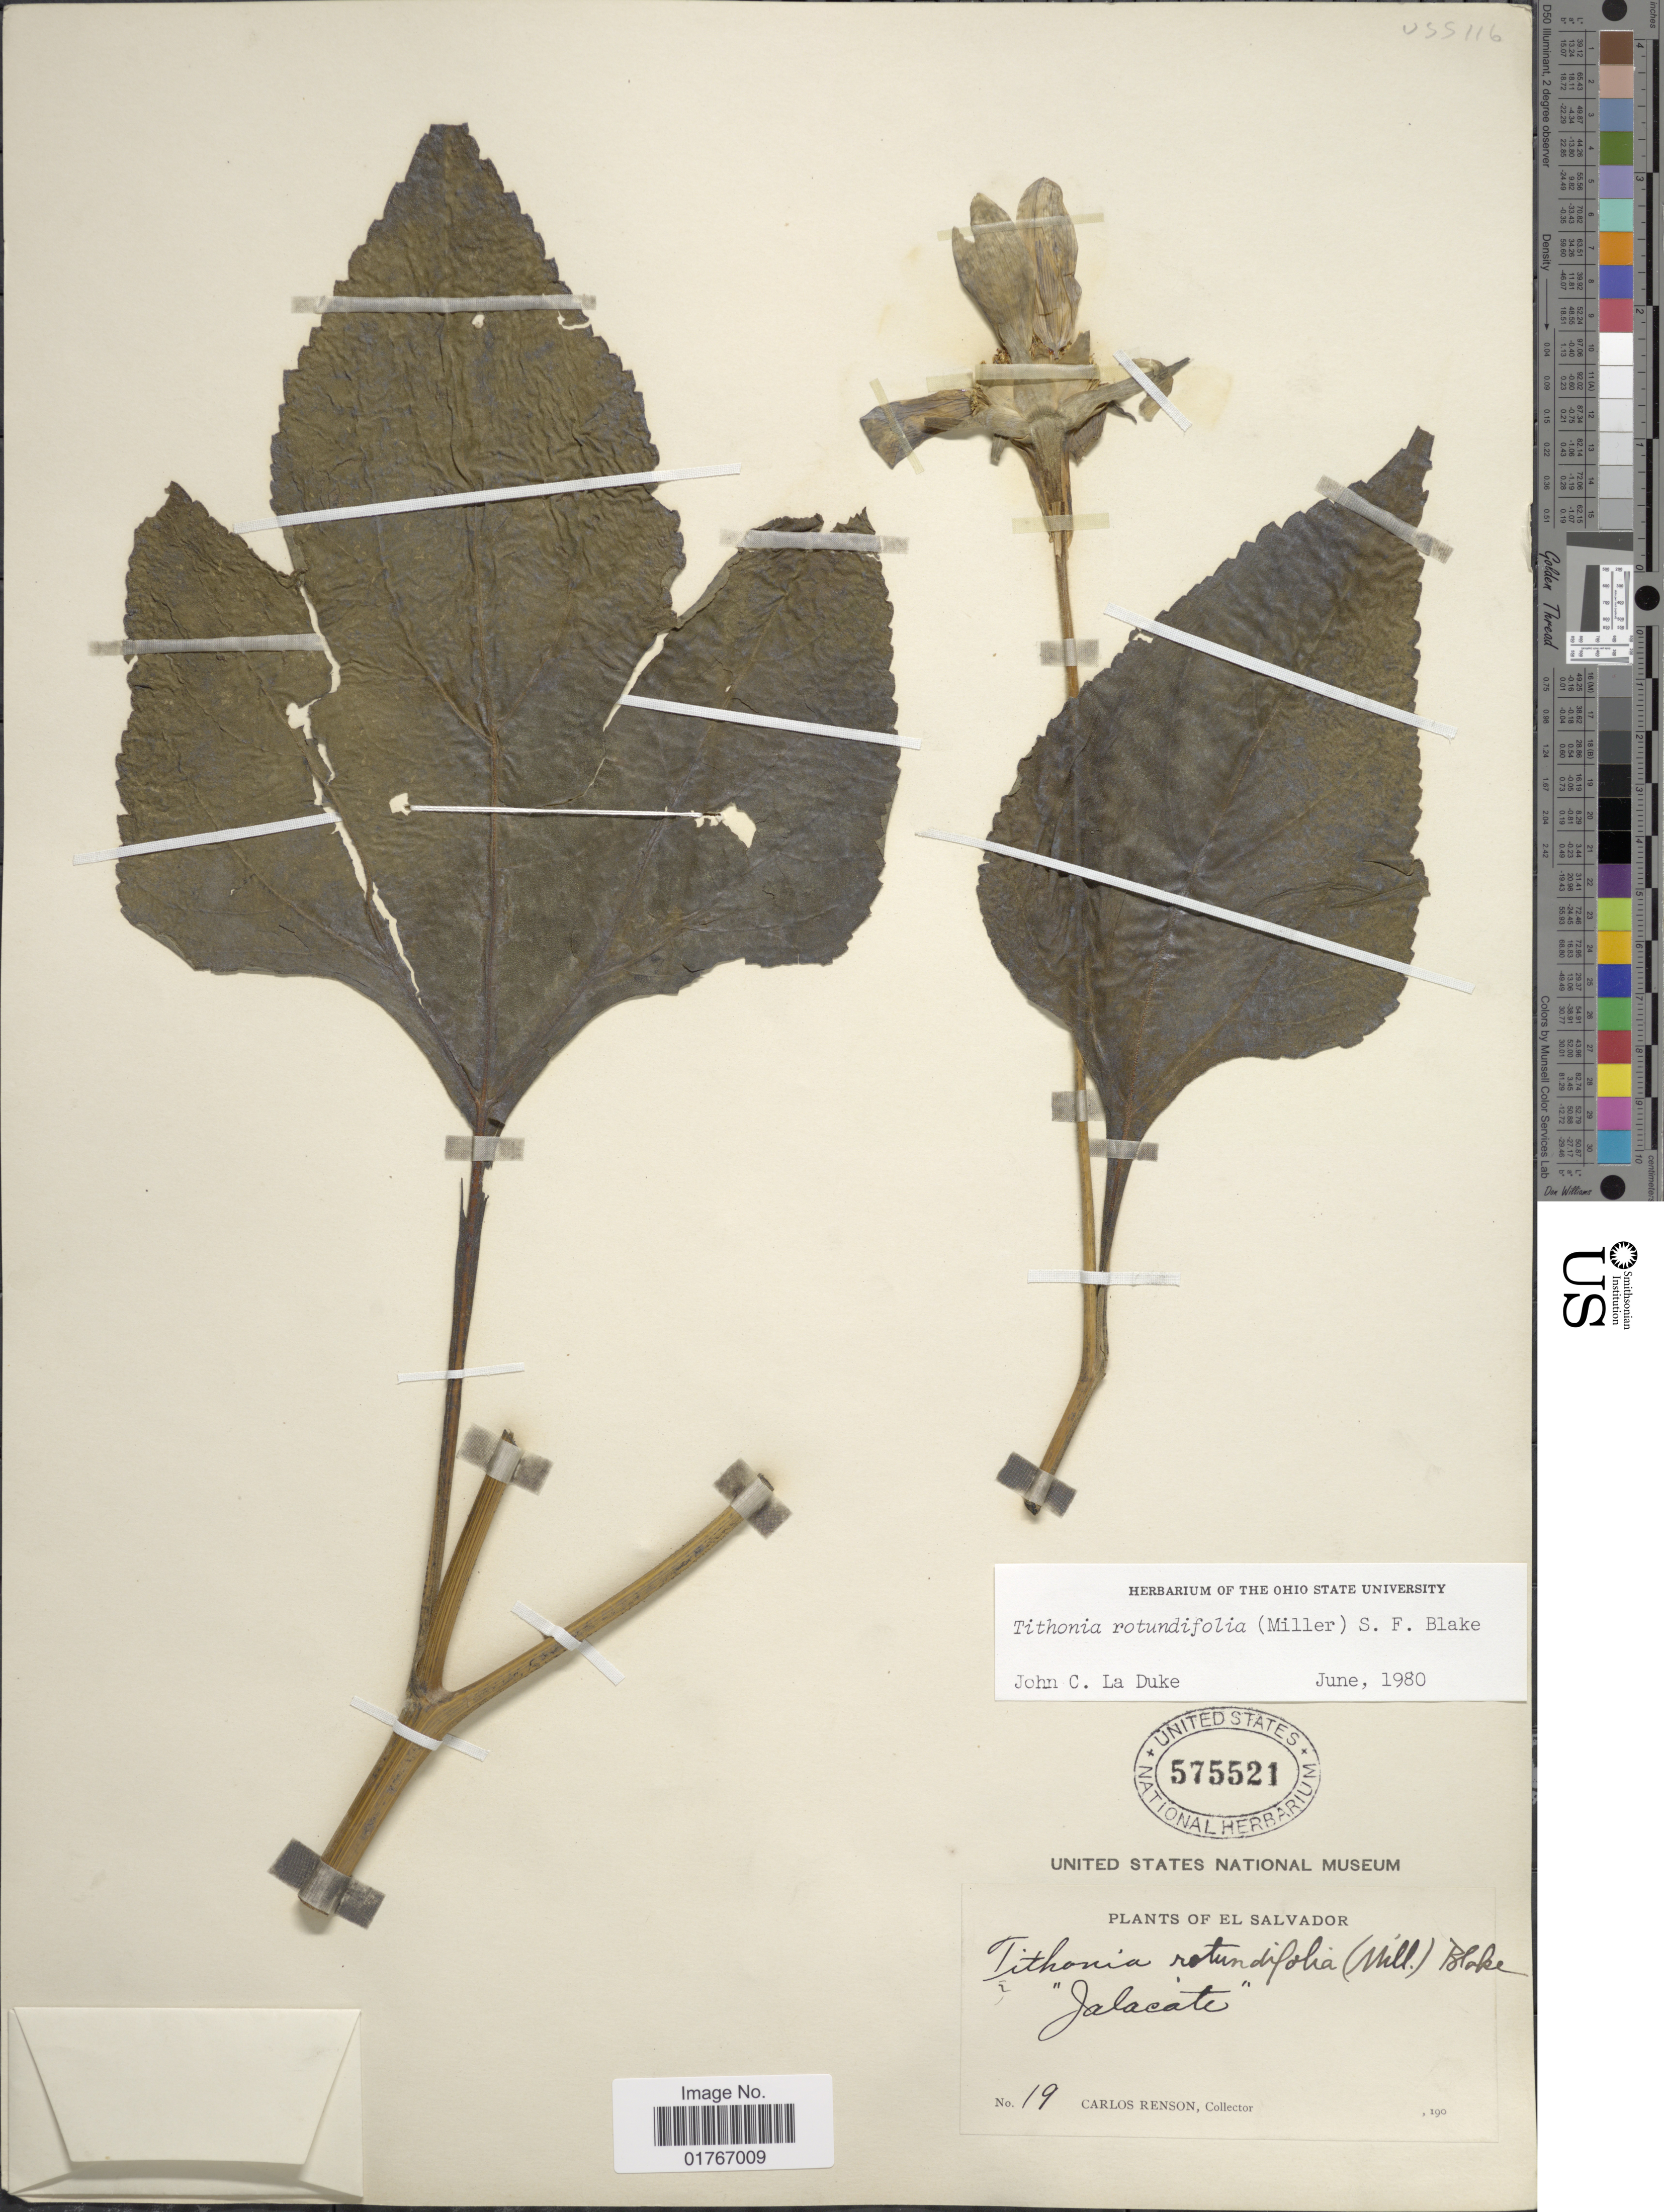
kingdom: Plantae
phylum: Tracheophyta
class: Magnoliopsida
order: Asterales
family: Asteraceae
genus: Tithonia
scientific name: Tithonia rotundifolia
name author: (Mill.) S.F. Blake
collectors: C. Renson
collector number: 19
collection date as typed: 190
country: El Salvador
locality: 'Jalacate'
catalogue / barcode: US 575521